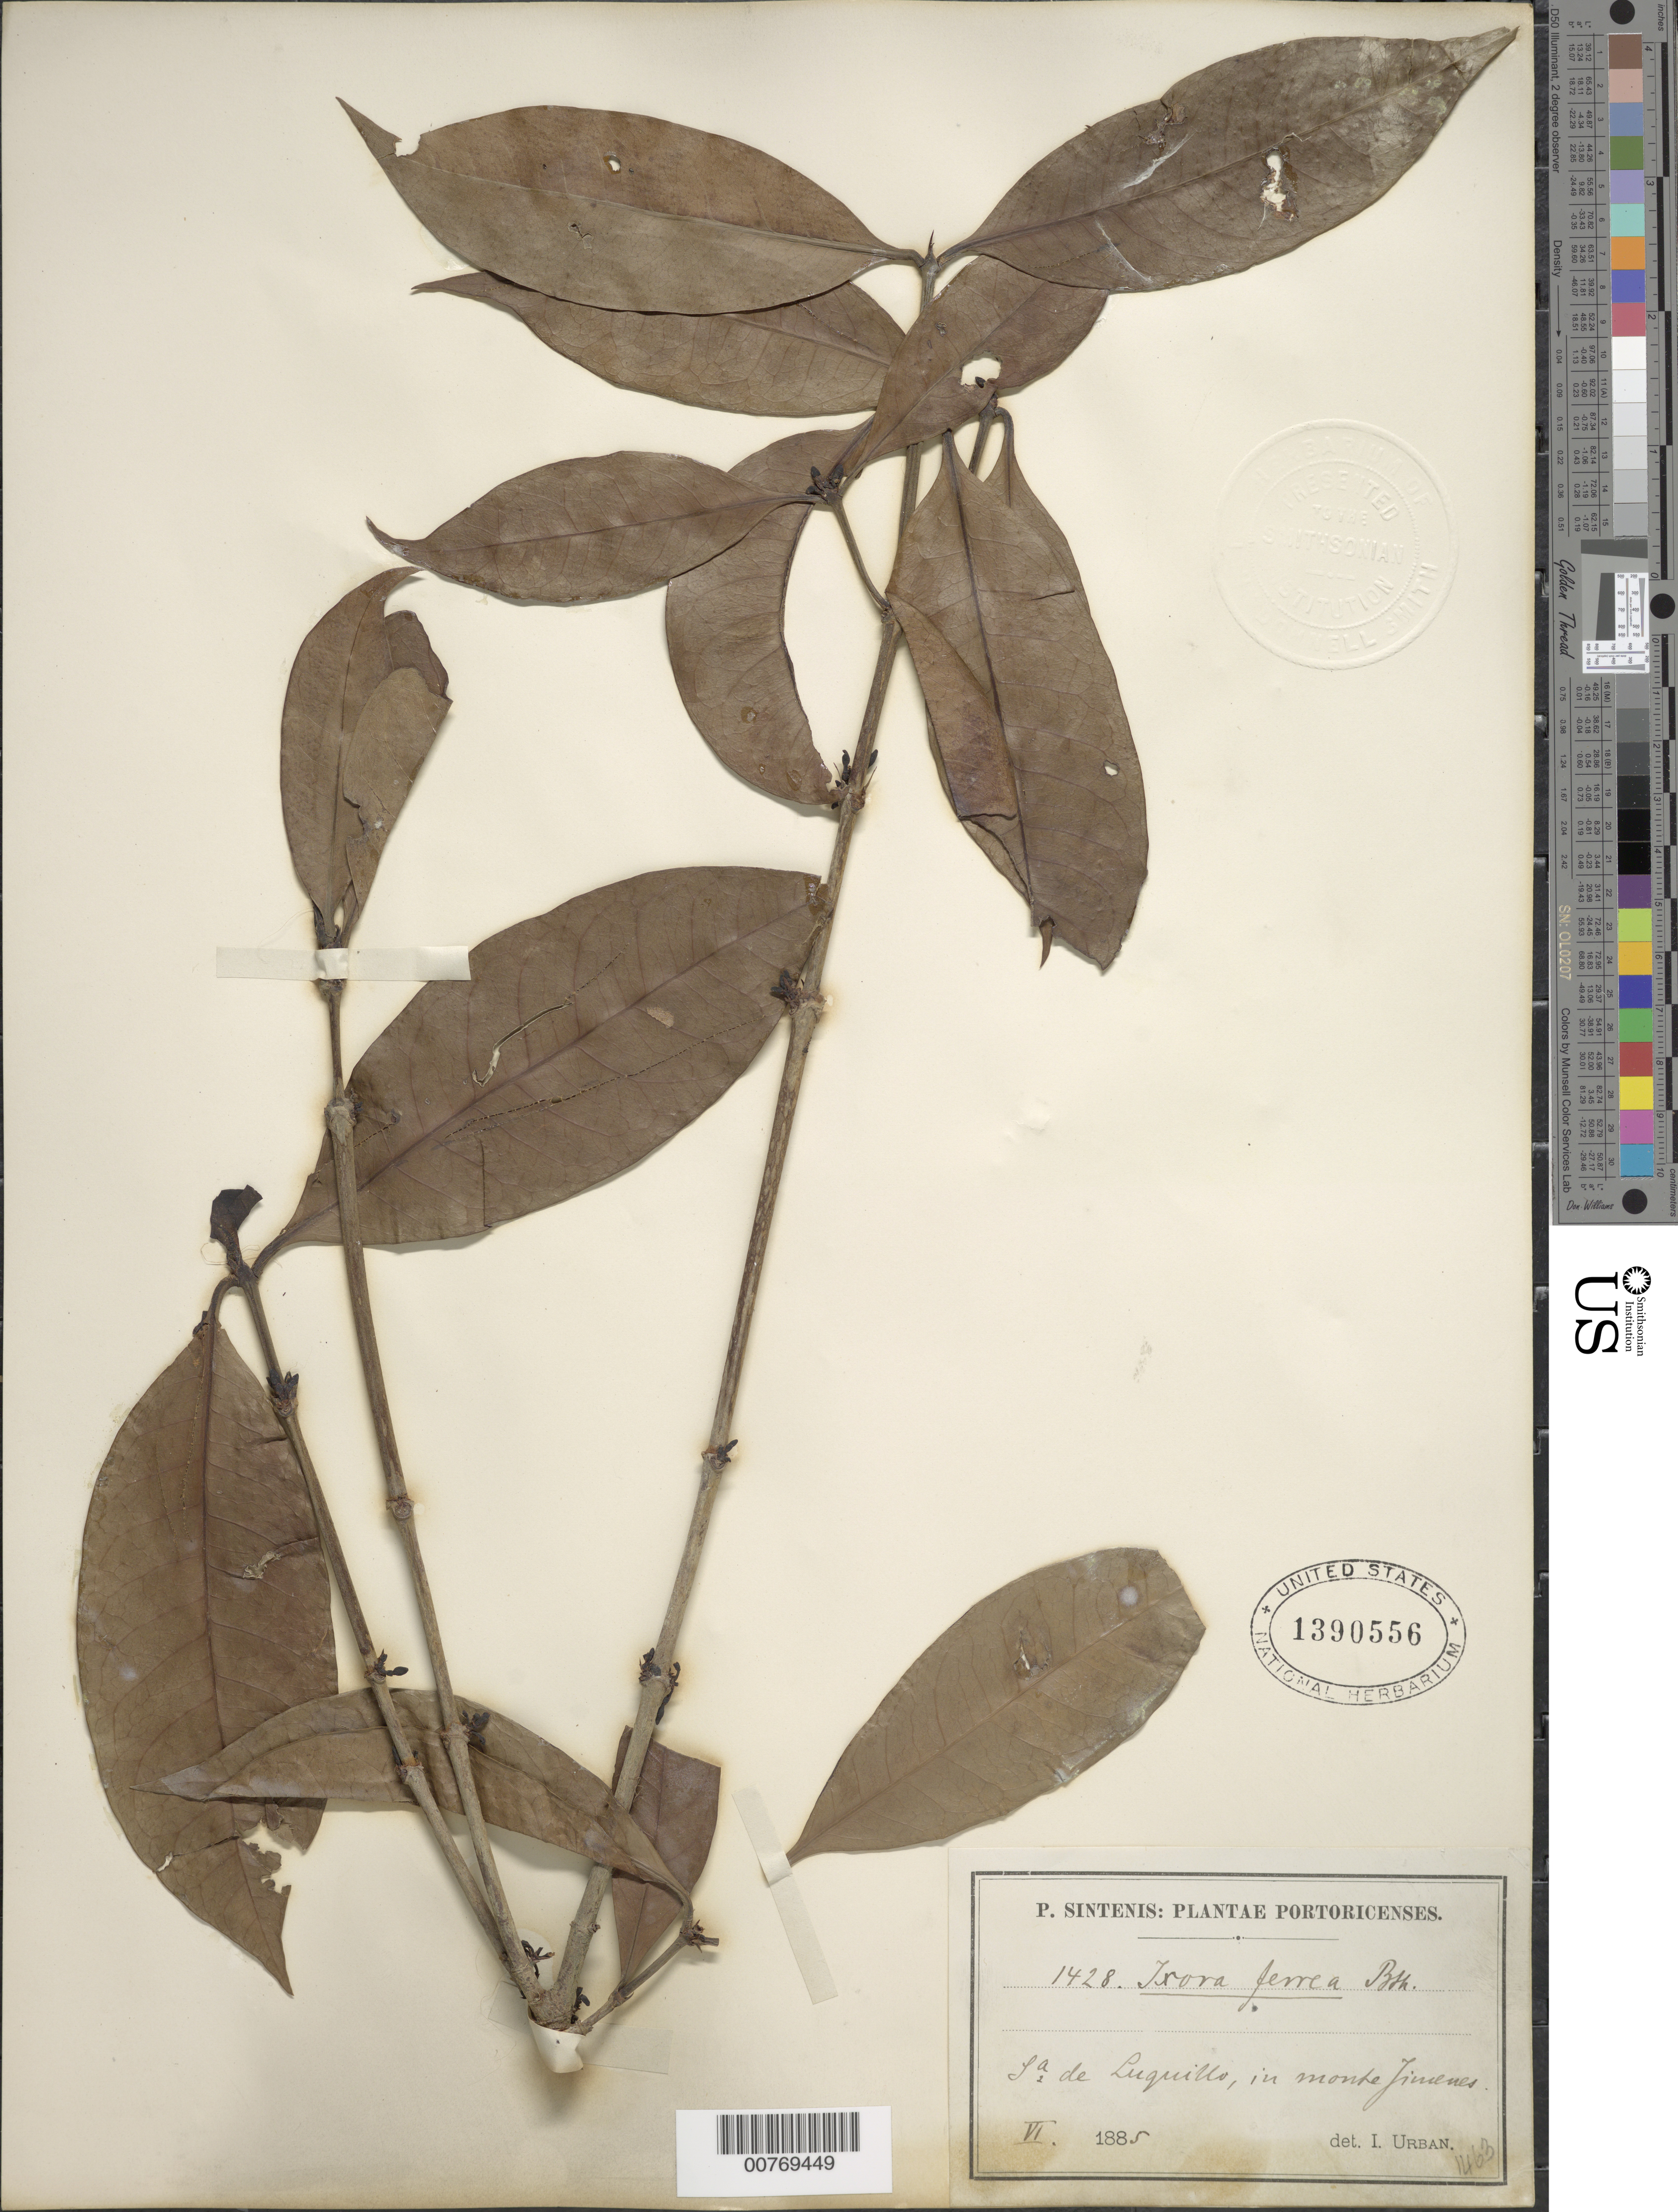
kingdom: Plantae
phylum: Tracheophyta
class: Magnoliopsida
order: Gentianales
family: Rubiaceae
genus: Ixora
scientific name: Ixora ferrea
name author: (Jacq.) Benth.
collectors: P. Sintenis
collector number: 1428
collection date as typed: Jun 1885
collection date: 1885-06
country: Puerto Rico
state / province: Luquillo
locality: Sierra de Luquillo, in monte Jimenes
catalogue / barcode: US 1390556